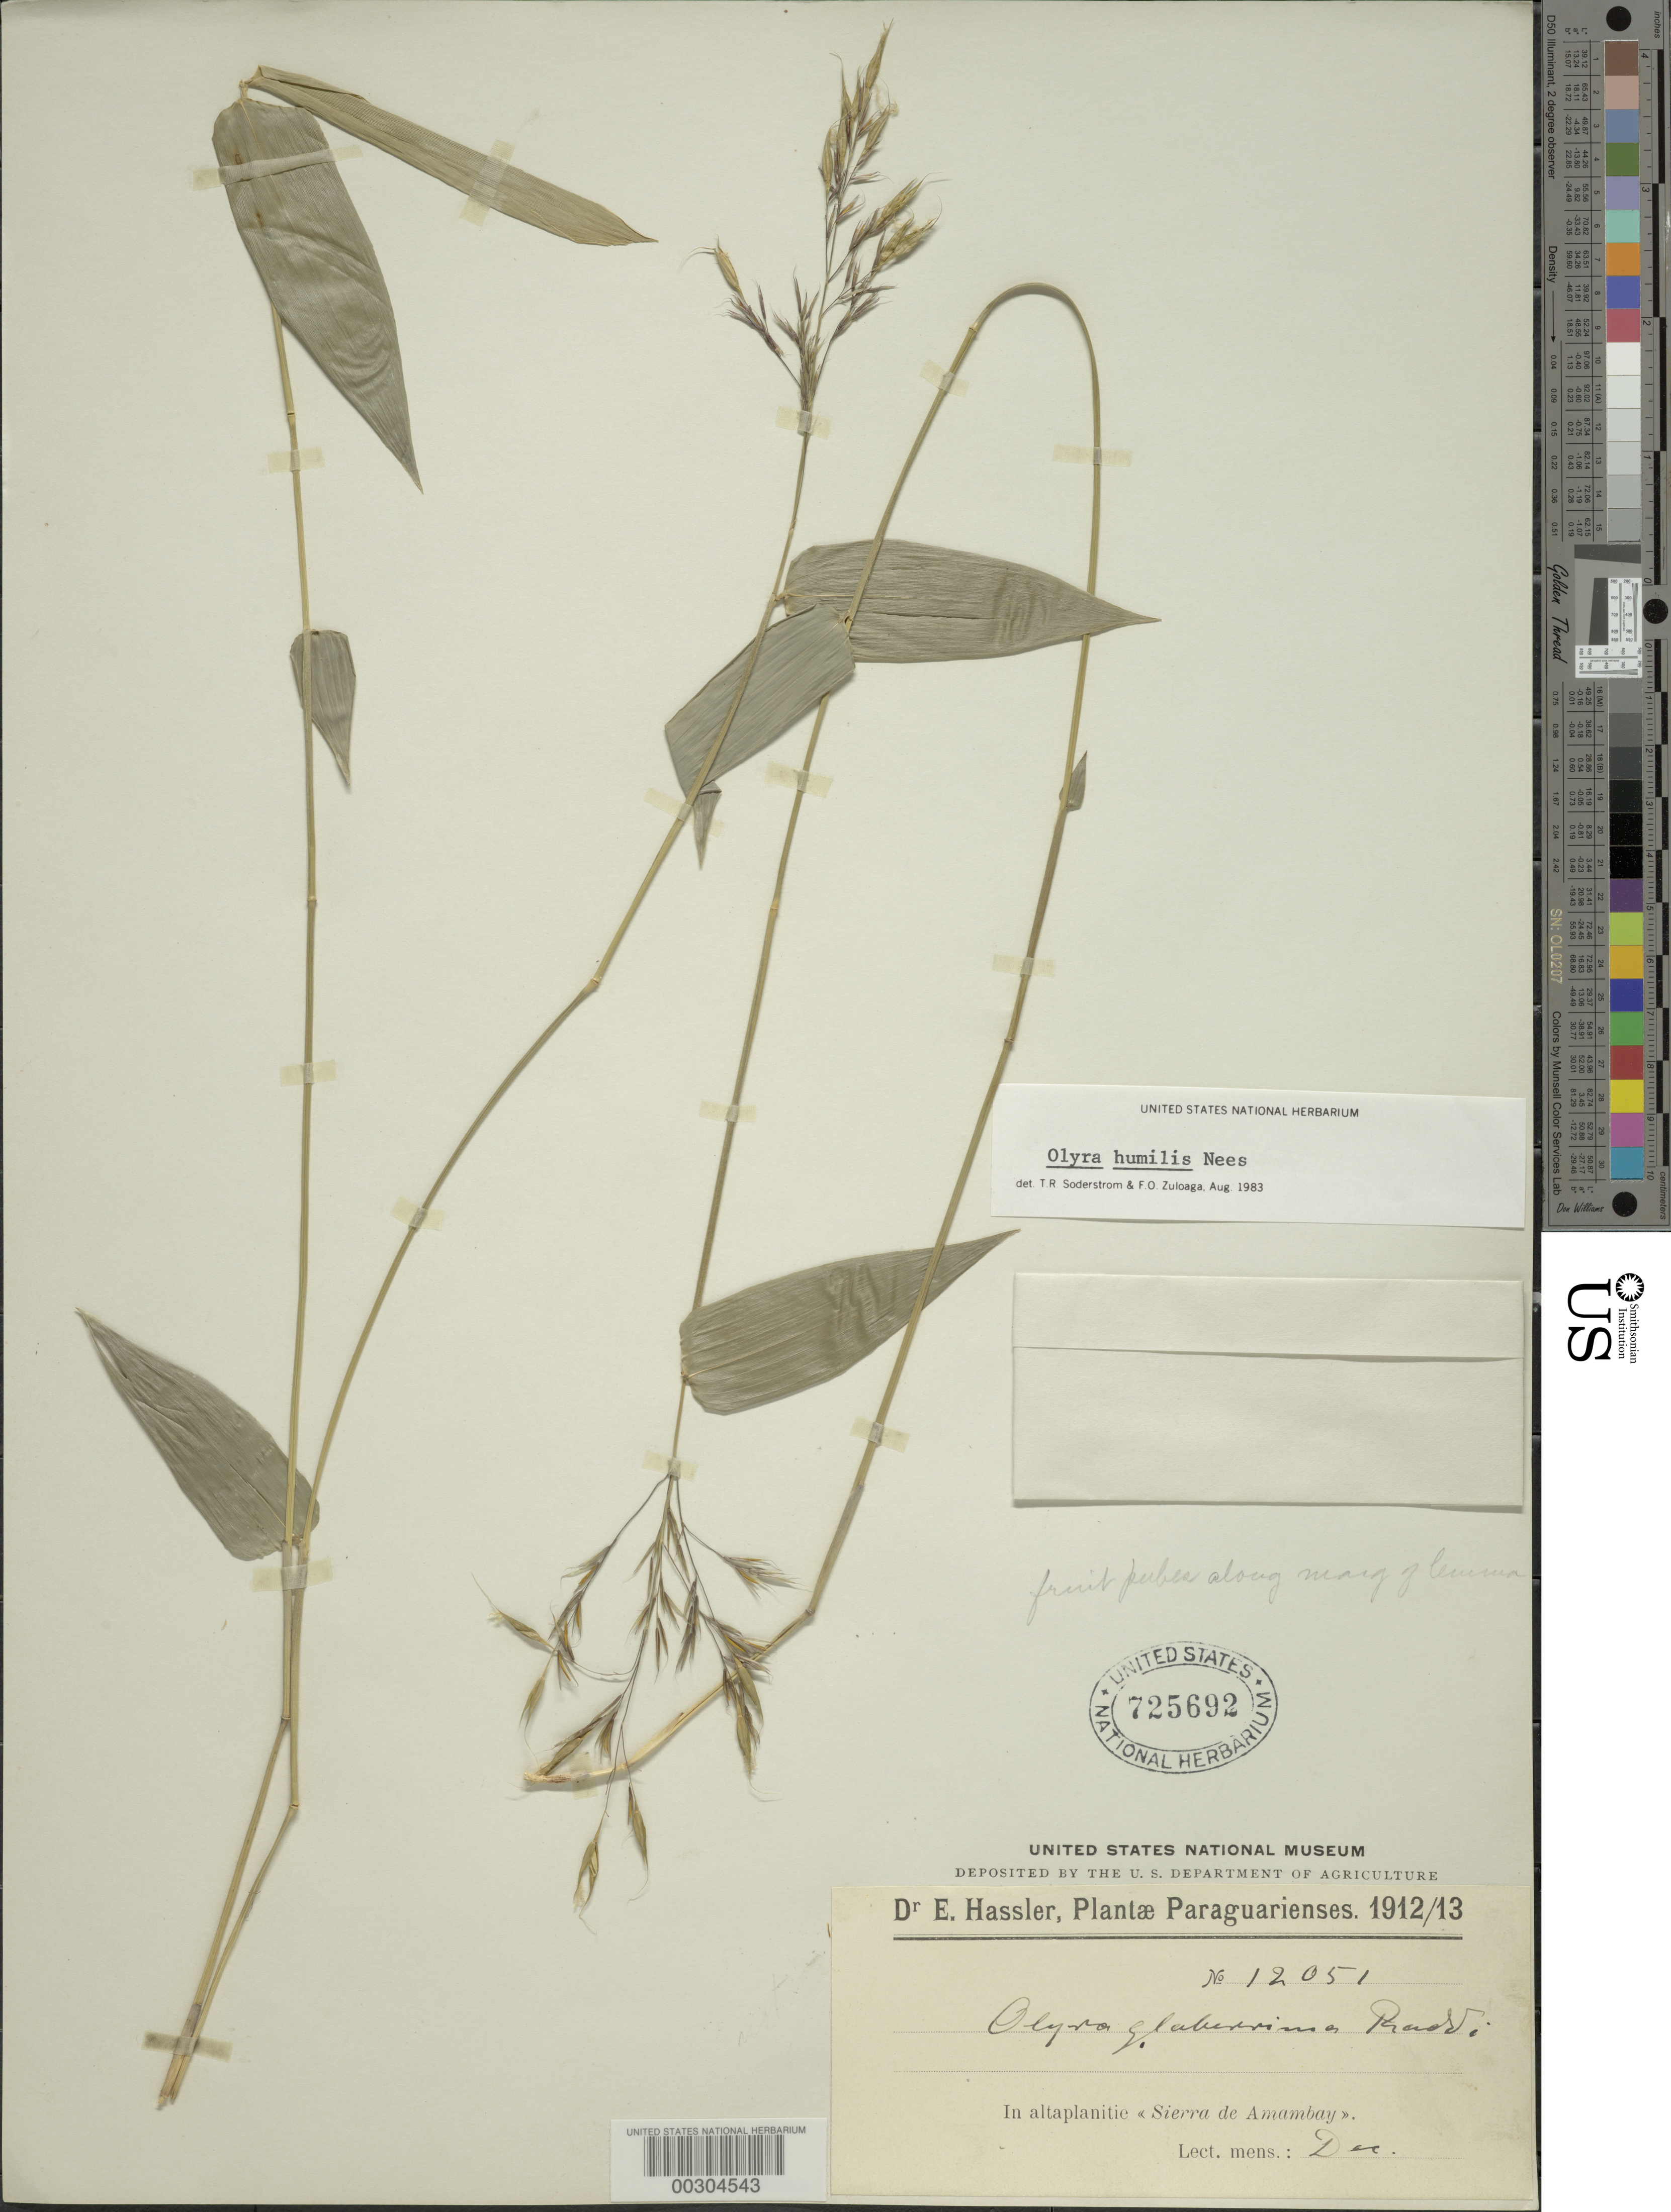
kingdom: Plantae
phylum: Tracheophyta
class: Liliopsida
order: Poales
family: Poaceae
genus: Olyra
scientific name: Olyra humilis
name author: Nees in Mart.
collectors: E. Hassler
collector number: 12051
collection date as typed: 1912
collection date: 1912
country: Paraguay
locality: Sierra de amambay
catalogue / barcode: US 725692